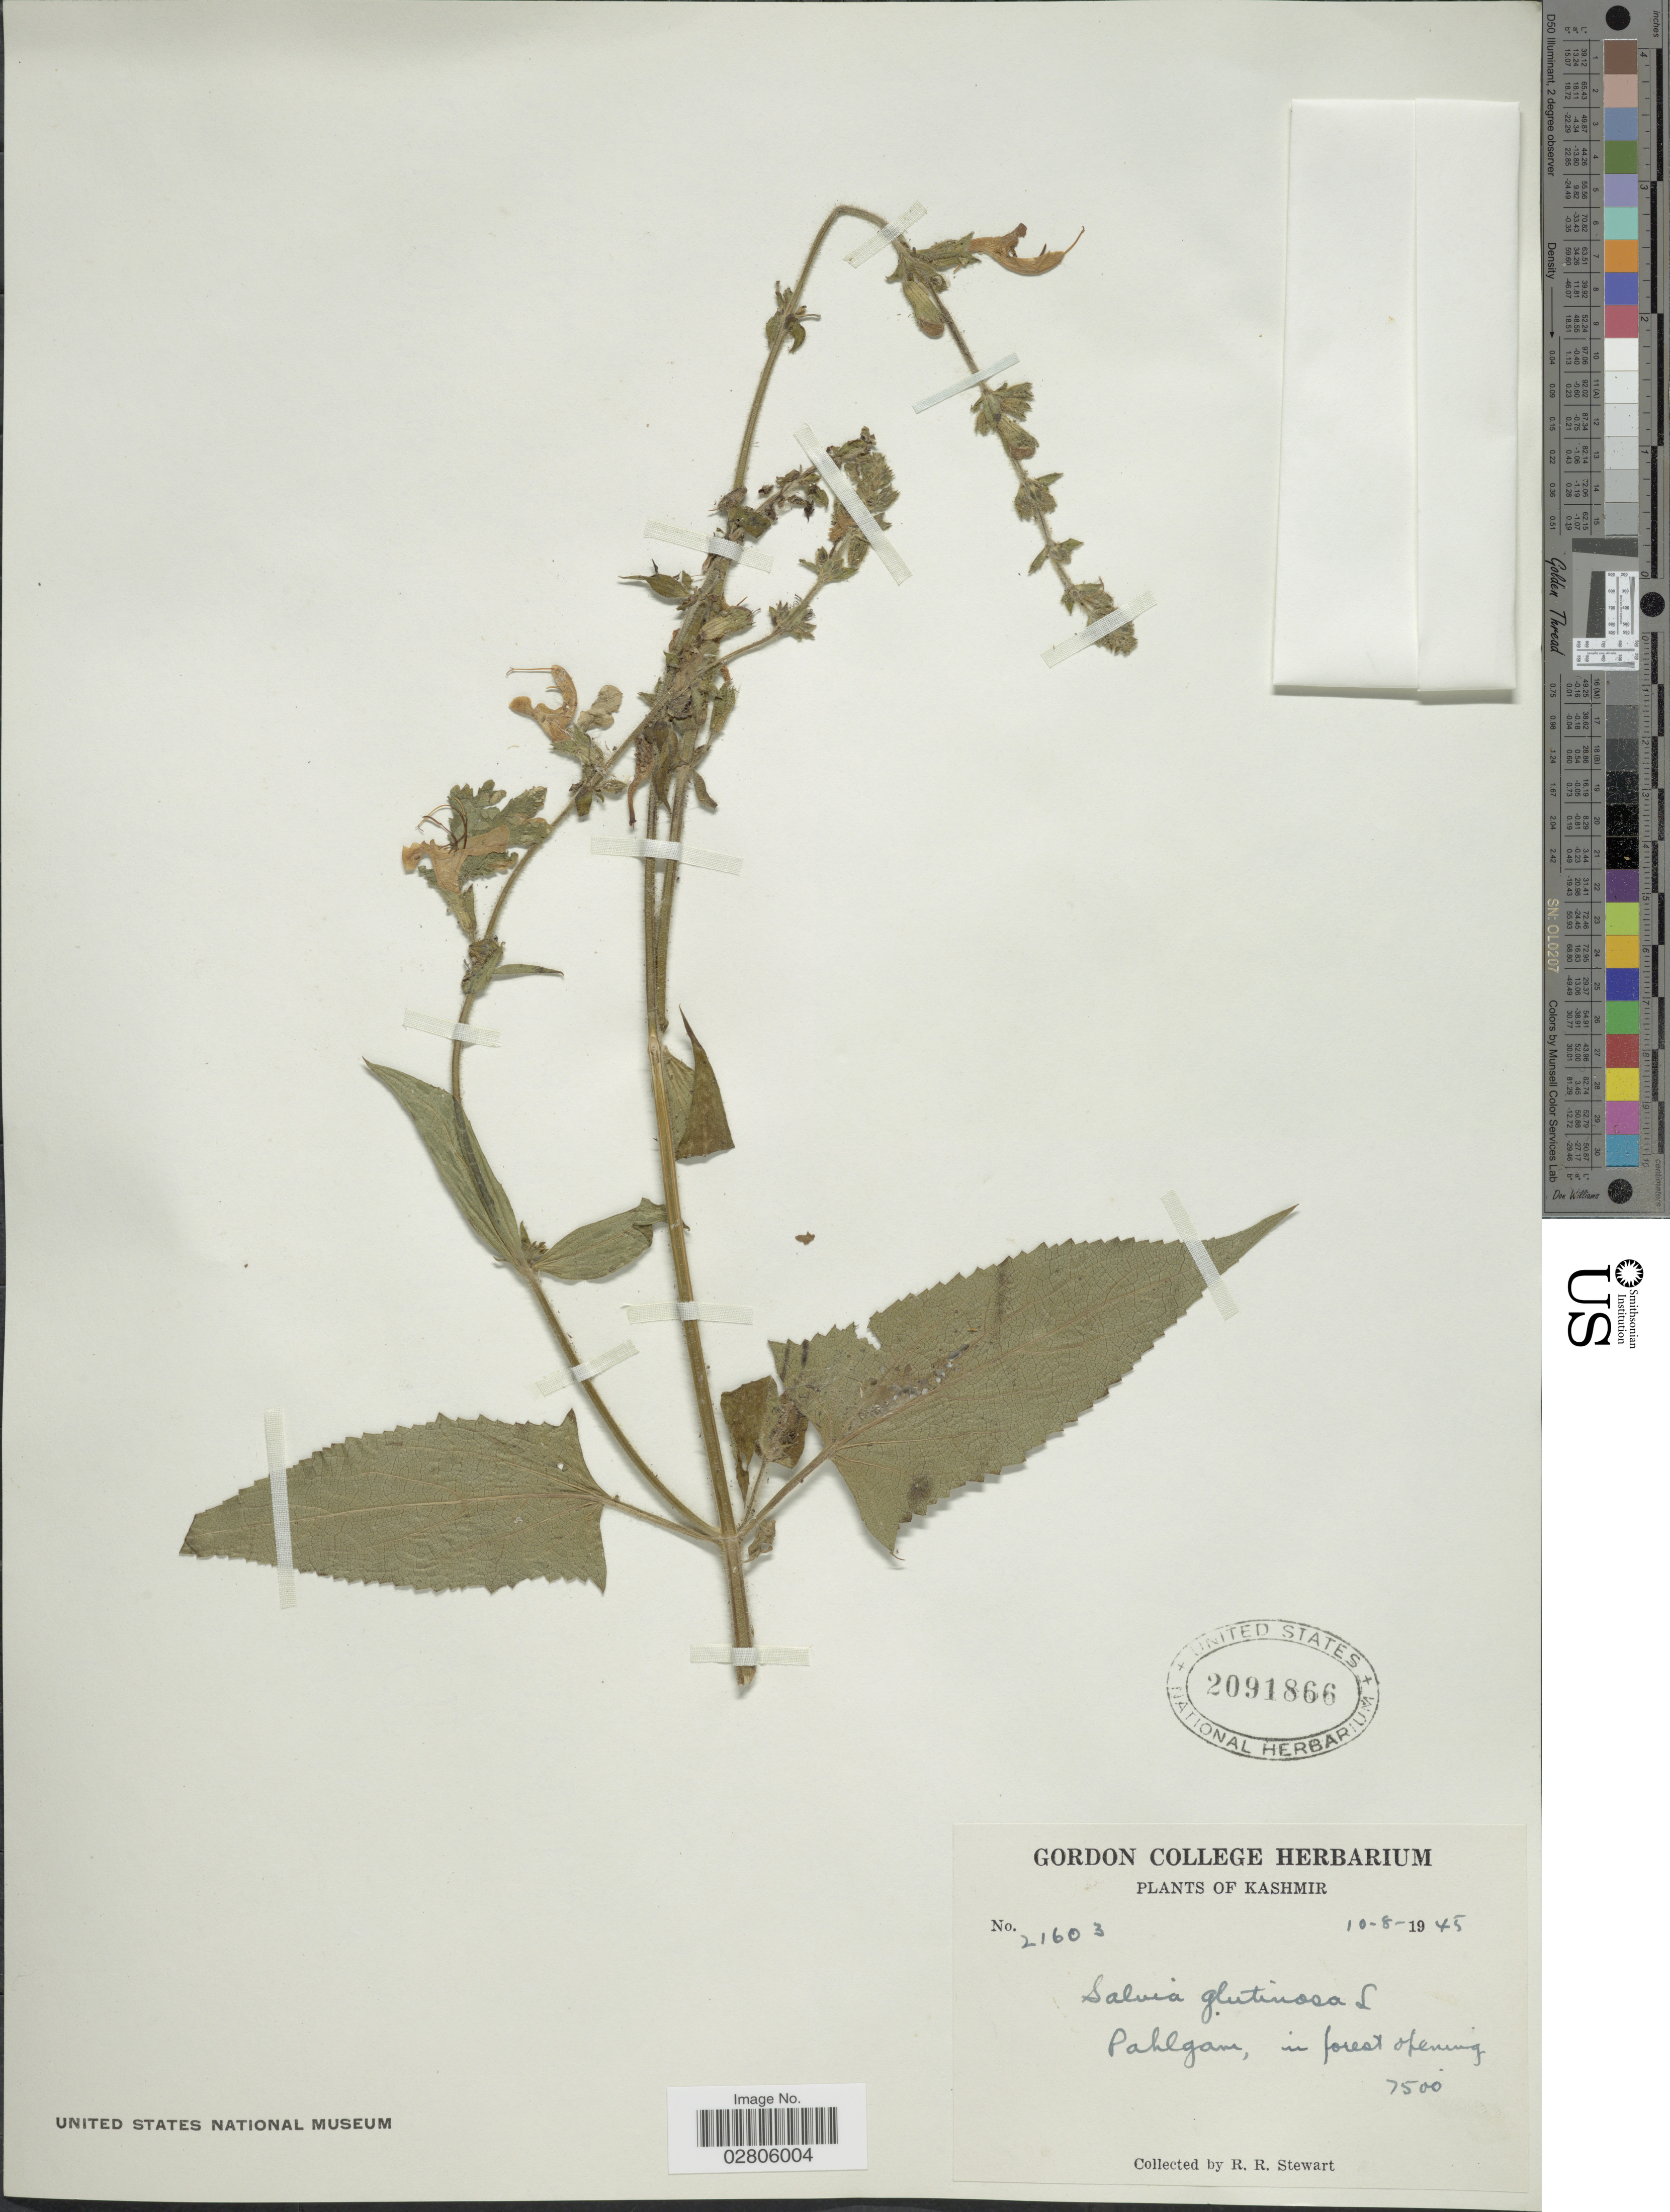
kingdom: Plantae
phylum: Tracheophyta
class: Magnoliopsida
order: Lamiales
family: Lamiaceae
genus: Salvia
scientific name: Salvia glutinosa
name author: L.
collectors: R. R. Stewart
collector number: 21603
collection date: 1945-08-10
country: India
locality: Kashmir, Pahlgam.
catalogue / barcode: US 2091866